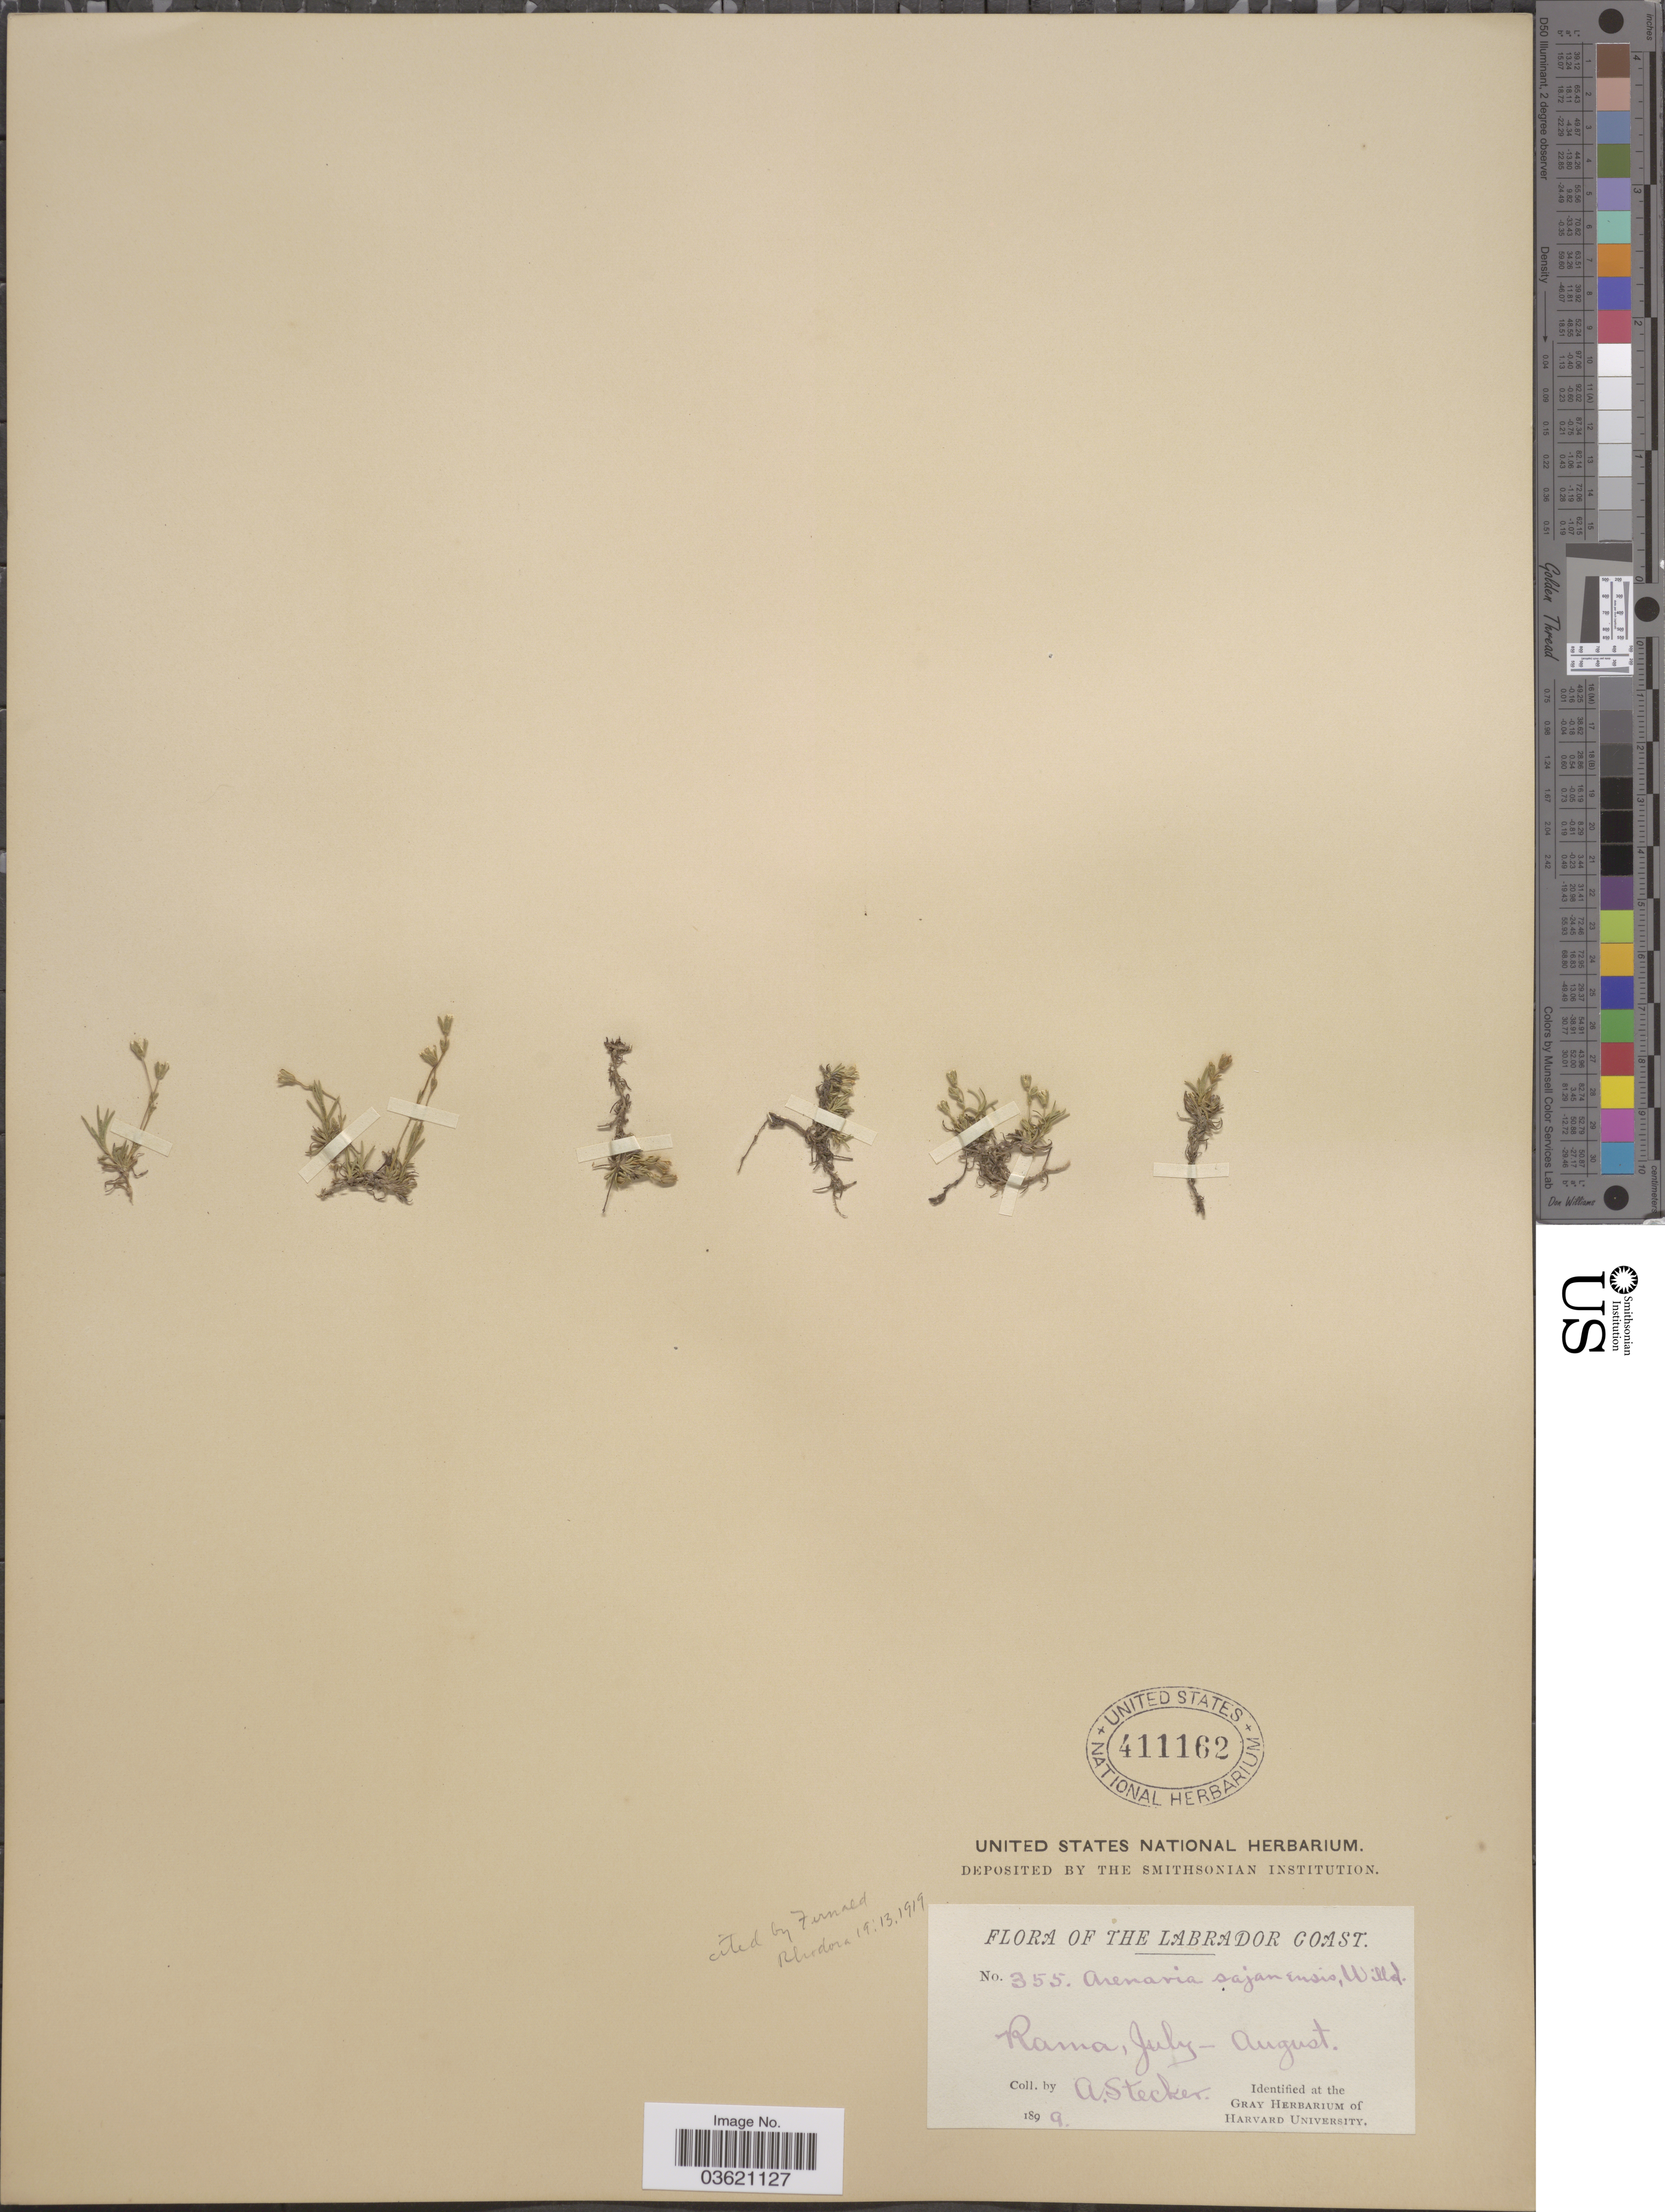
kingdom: Plantae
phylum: Tracheophyta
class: Magnoliopsida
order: Caryophyllales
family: Caryophyllaceae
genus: Cherleria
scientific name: Cherleria biflora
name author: (L.) A.J. Moore & Dillenb.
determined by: Strong, M. T., (US), Smithsonian Institution - National Museum of Natural History (UNITED STATES)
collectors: A. Stecker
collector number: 355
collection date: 1899-07/1899-08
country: Canada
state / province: Newfoundland and Labrador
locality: The Labrador Coast. Rama.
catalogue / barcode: US 411162